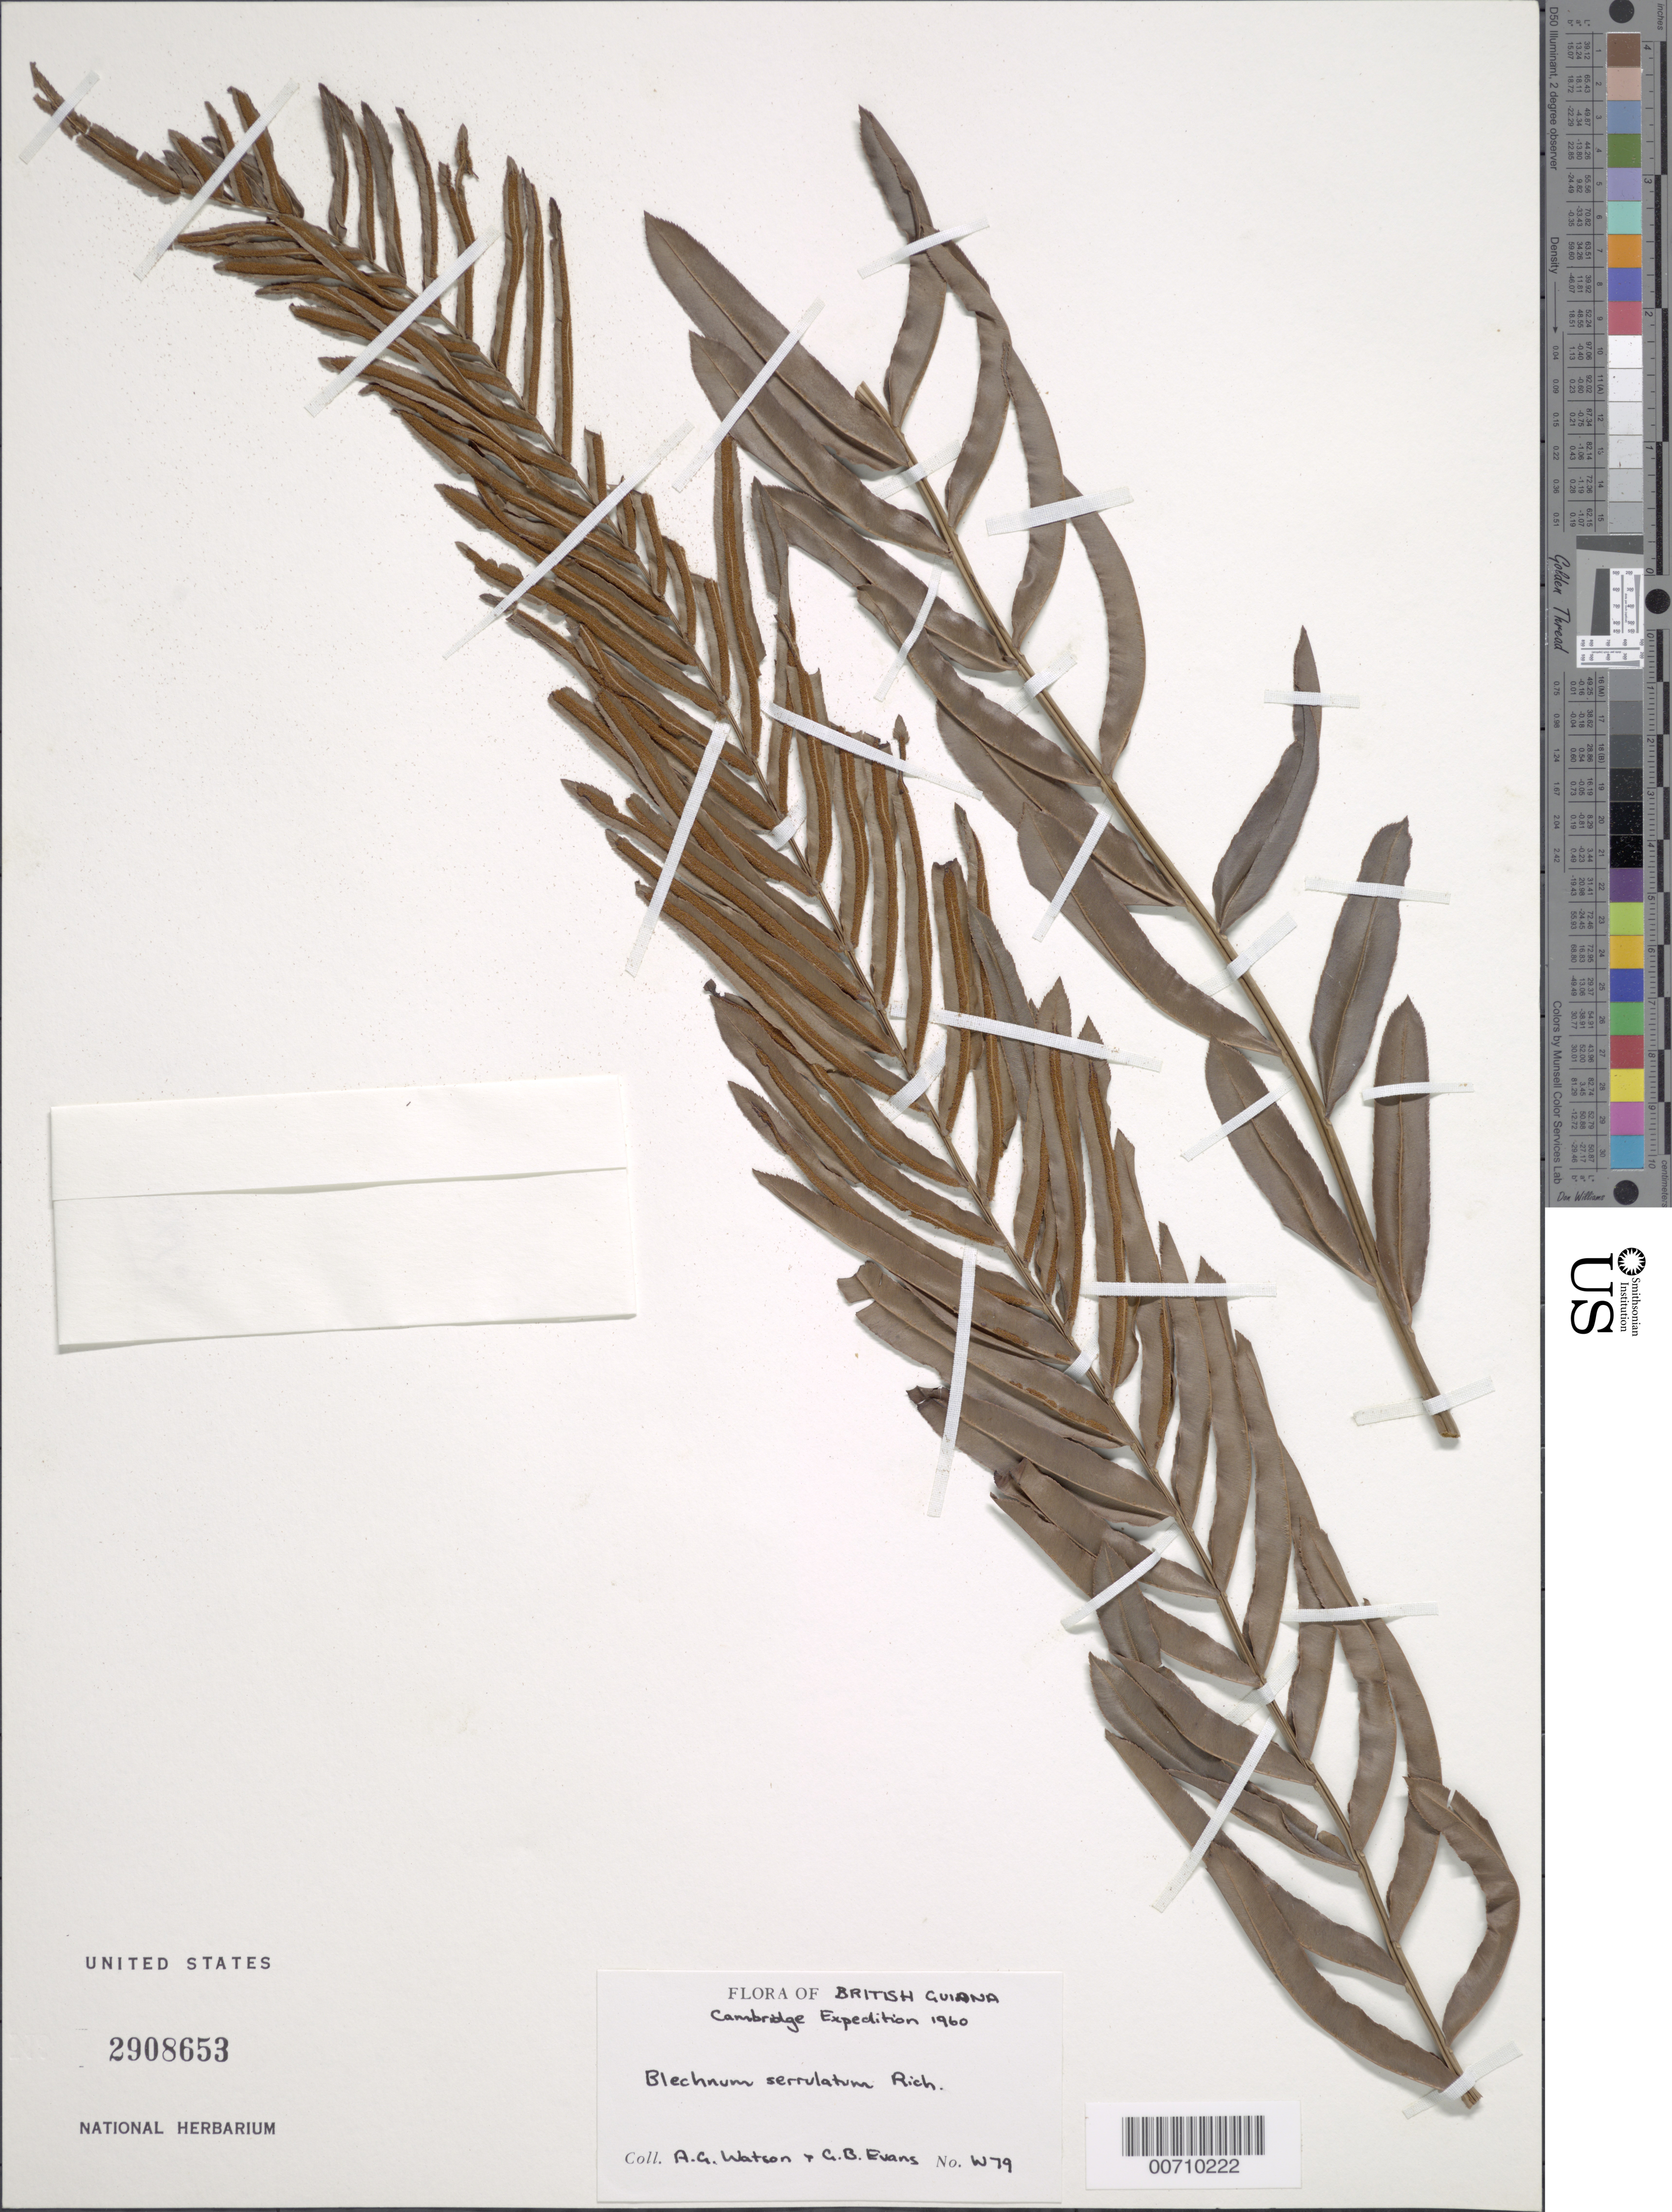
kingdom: Plantae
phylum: Tracheophyta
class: Polypodiopsida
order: Polypodiales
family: Blechnaceae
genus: Telmatoblechnum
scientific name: Telmatoblechnum serrulatum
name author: (Rich.) Perrie et al.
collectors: A. Watson & B. Evans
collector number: W 79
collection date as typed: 1960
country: Guyana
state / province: U. Demerara-Berbice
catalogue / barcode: US 2908653